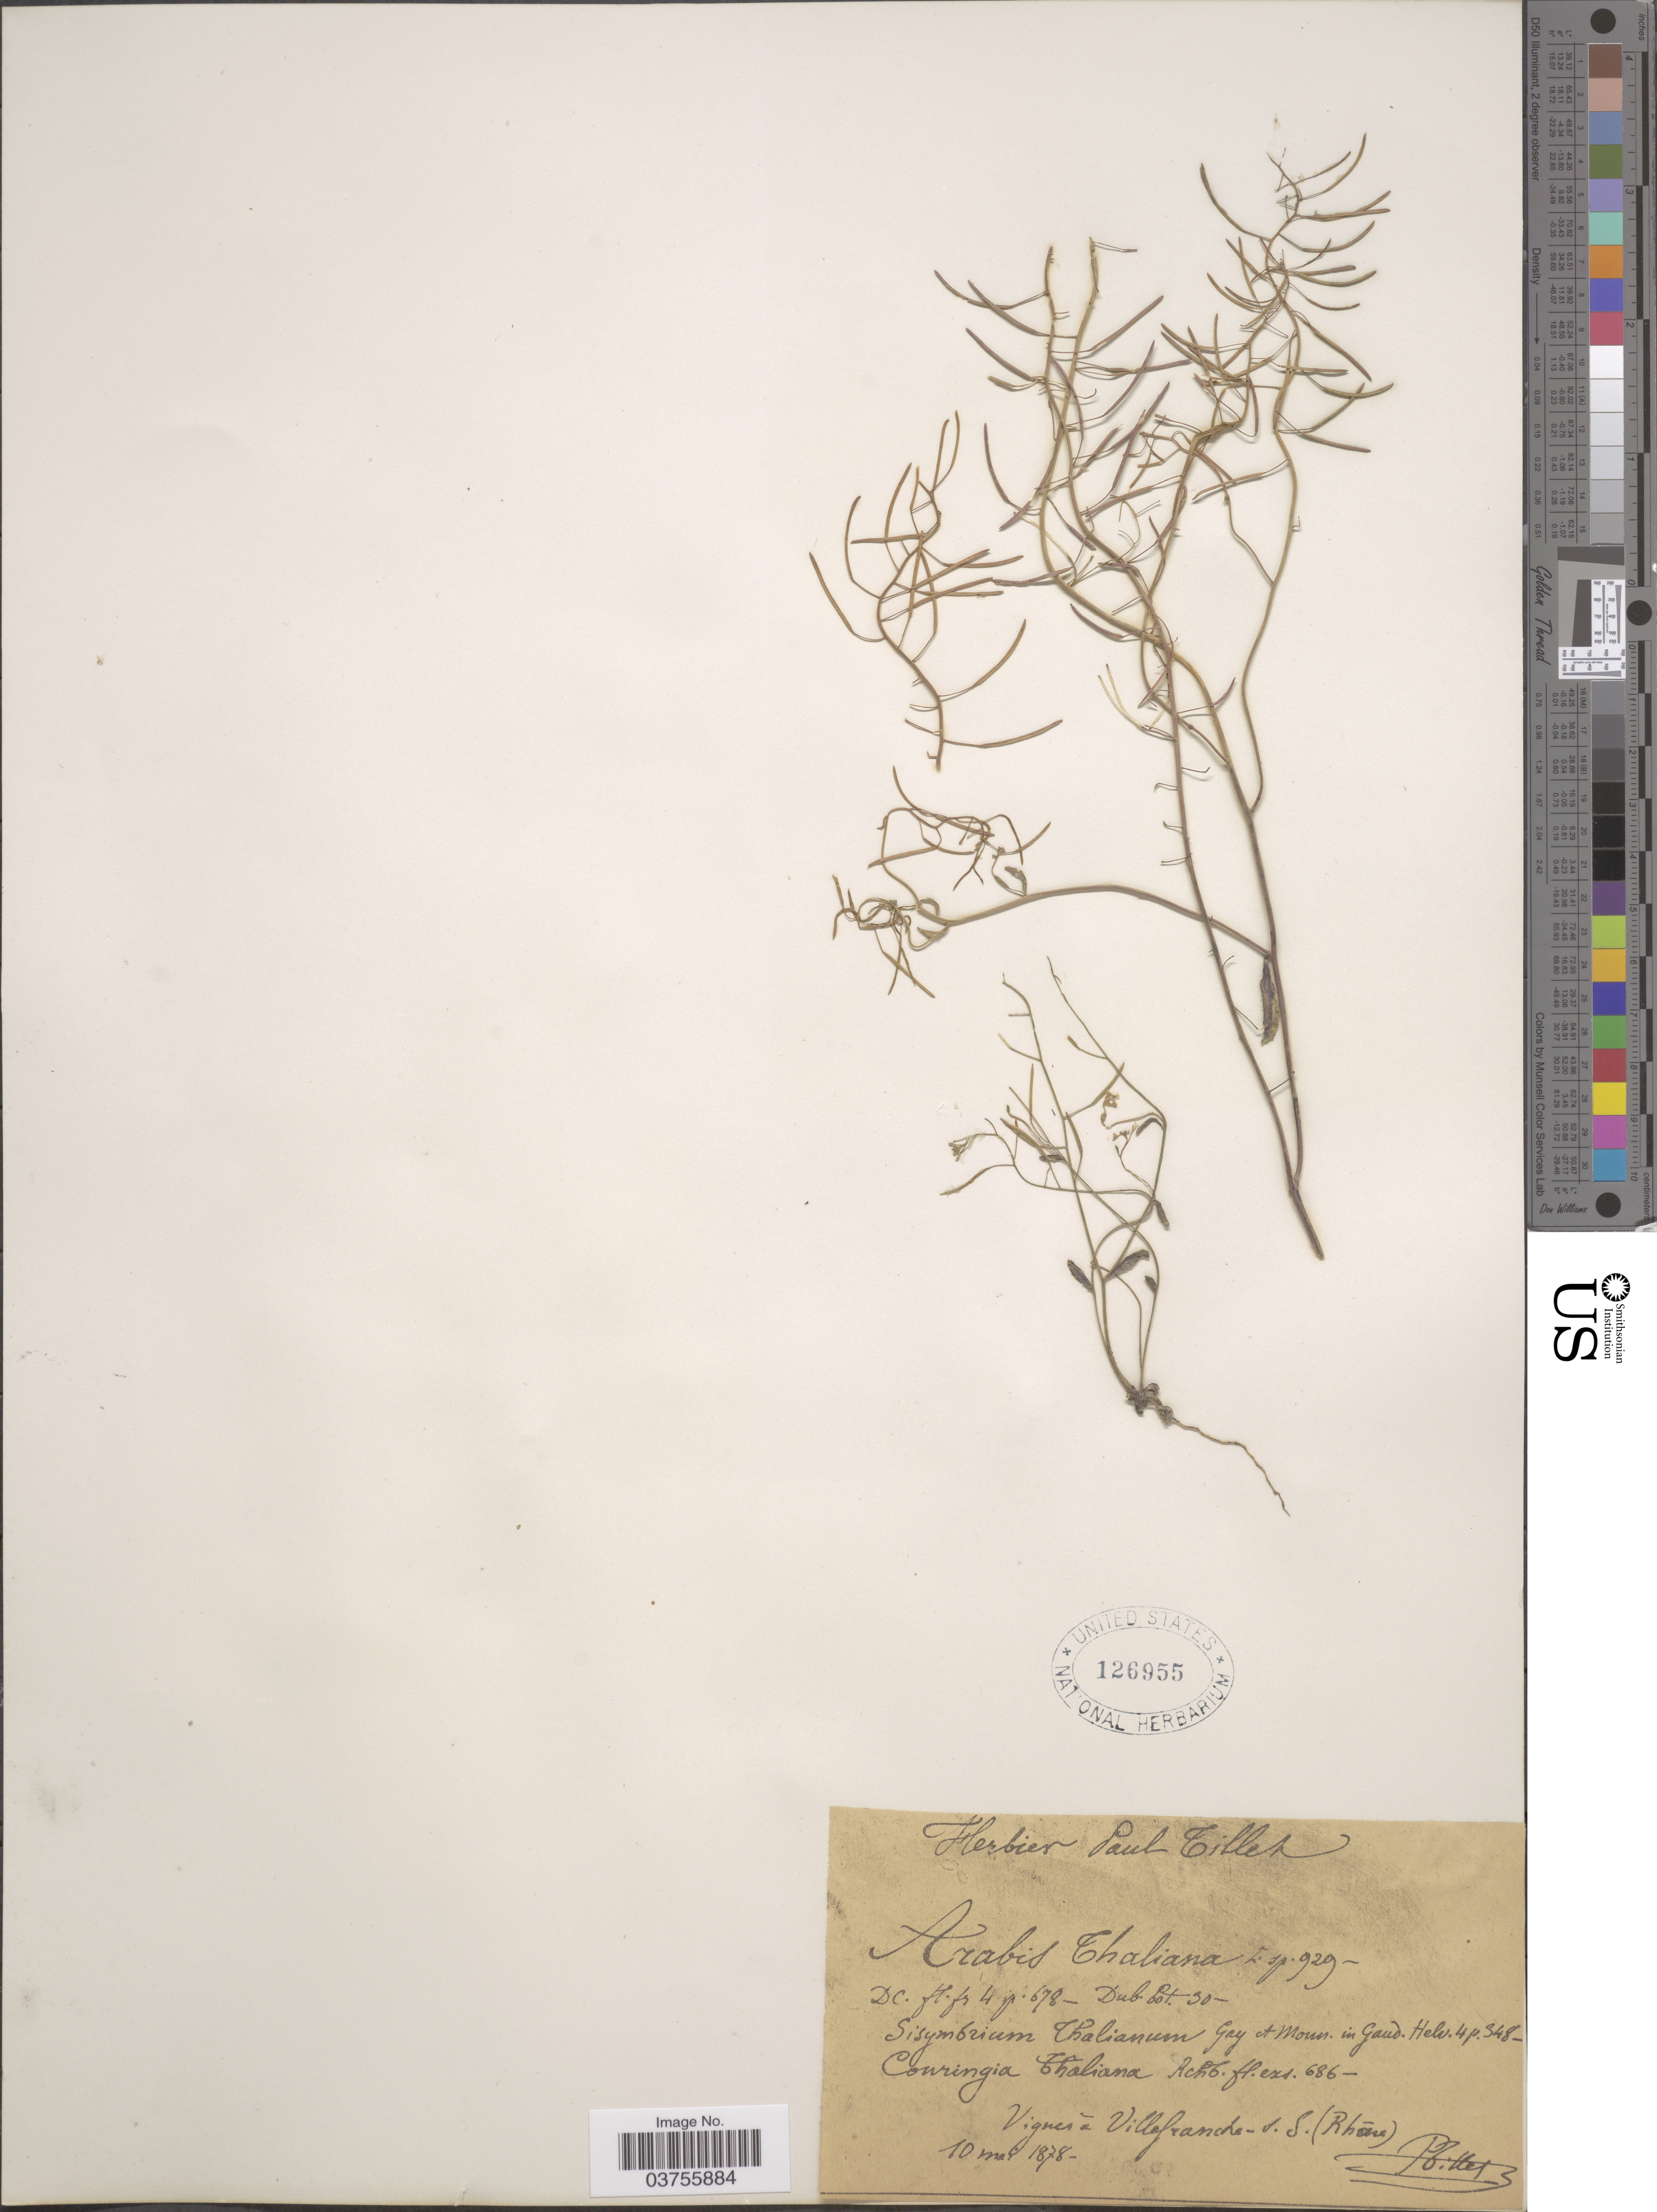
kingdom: Plantae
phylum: Tracheophyta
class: Magnoliopsida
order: Brassicales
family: Brassicaceae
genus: Arabidopsis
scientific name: Arabidopsis thaliana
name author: (L.) Heynh.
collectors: P. Tillet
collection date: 1878-05-10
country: France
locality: Vignes à Villefranche - S. S. (Rhône).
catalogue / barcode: US 126955